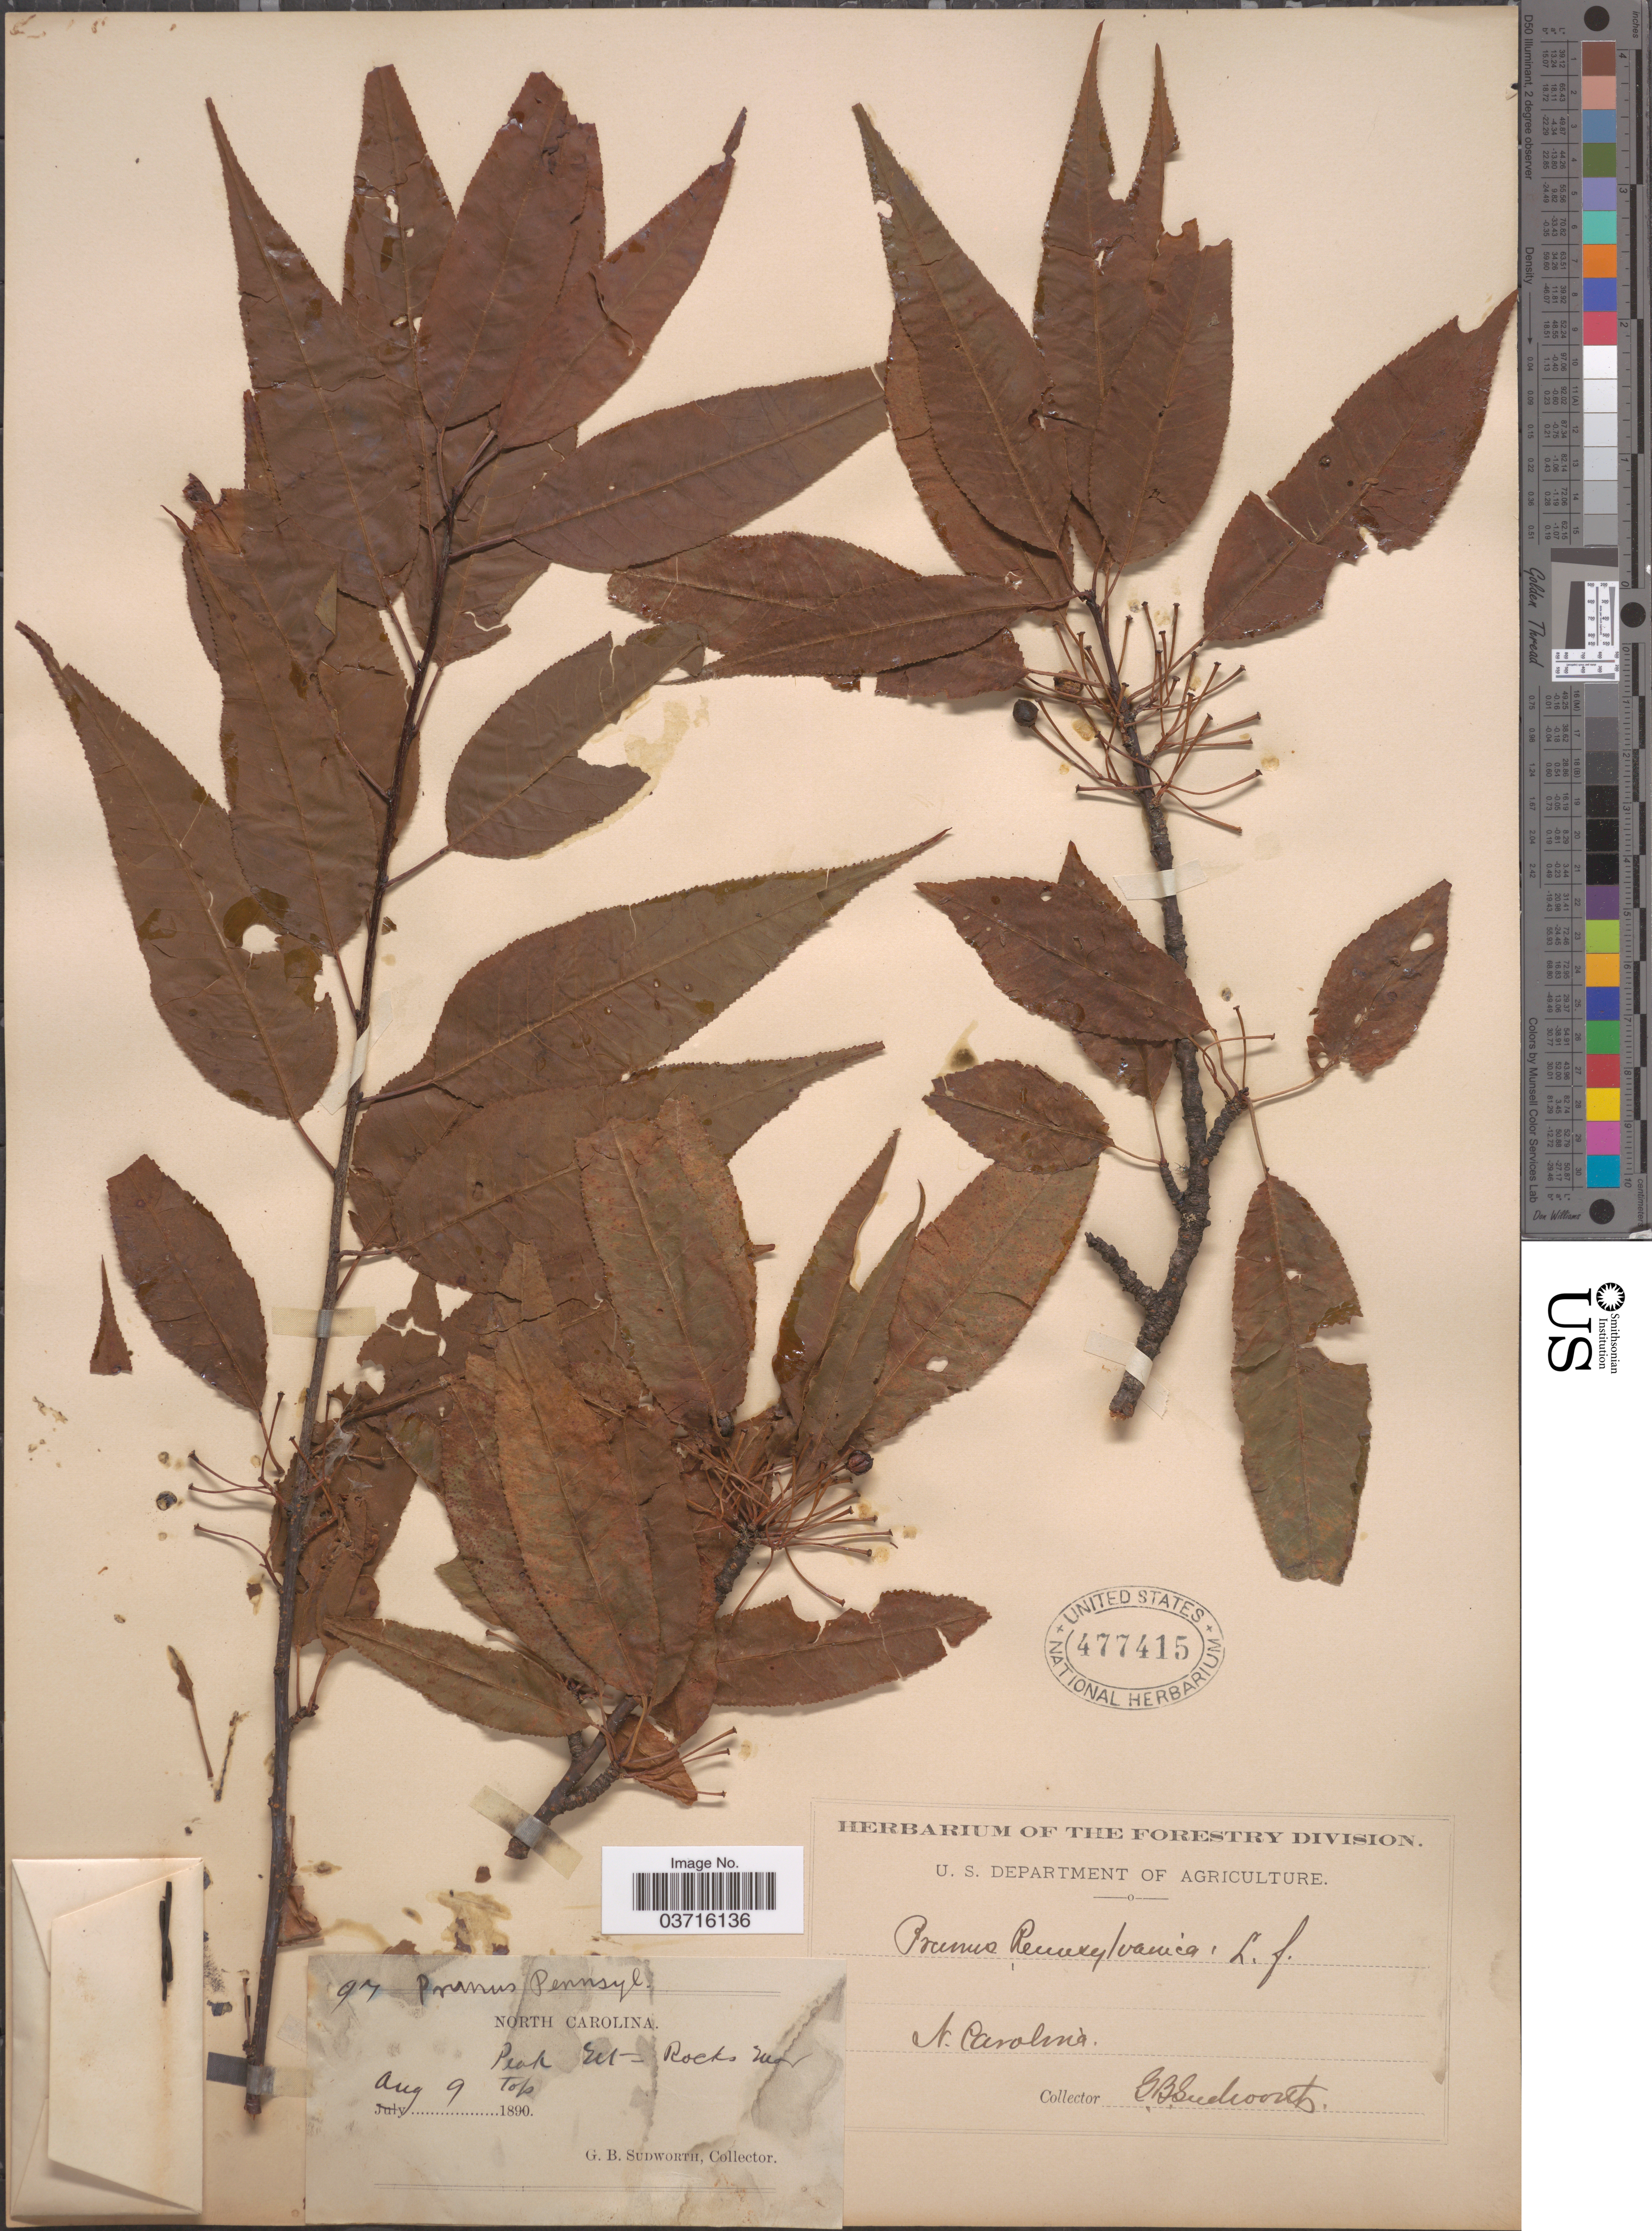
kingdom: Plantae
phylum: Tracheophyta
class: Magnoliopsida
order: Rosales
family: Rosaceae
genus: Prunus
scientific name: Prunus pensylvanica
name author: L. f.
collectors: G. B. Sudworth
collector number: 97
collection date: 1890-08-09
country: United States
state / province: North Carolina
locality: Peak Mt. Rocks Near Top.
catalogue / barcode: US 477415